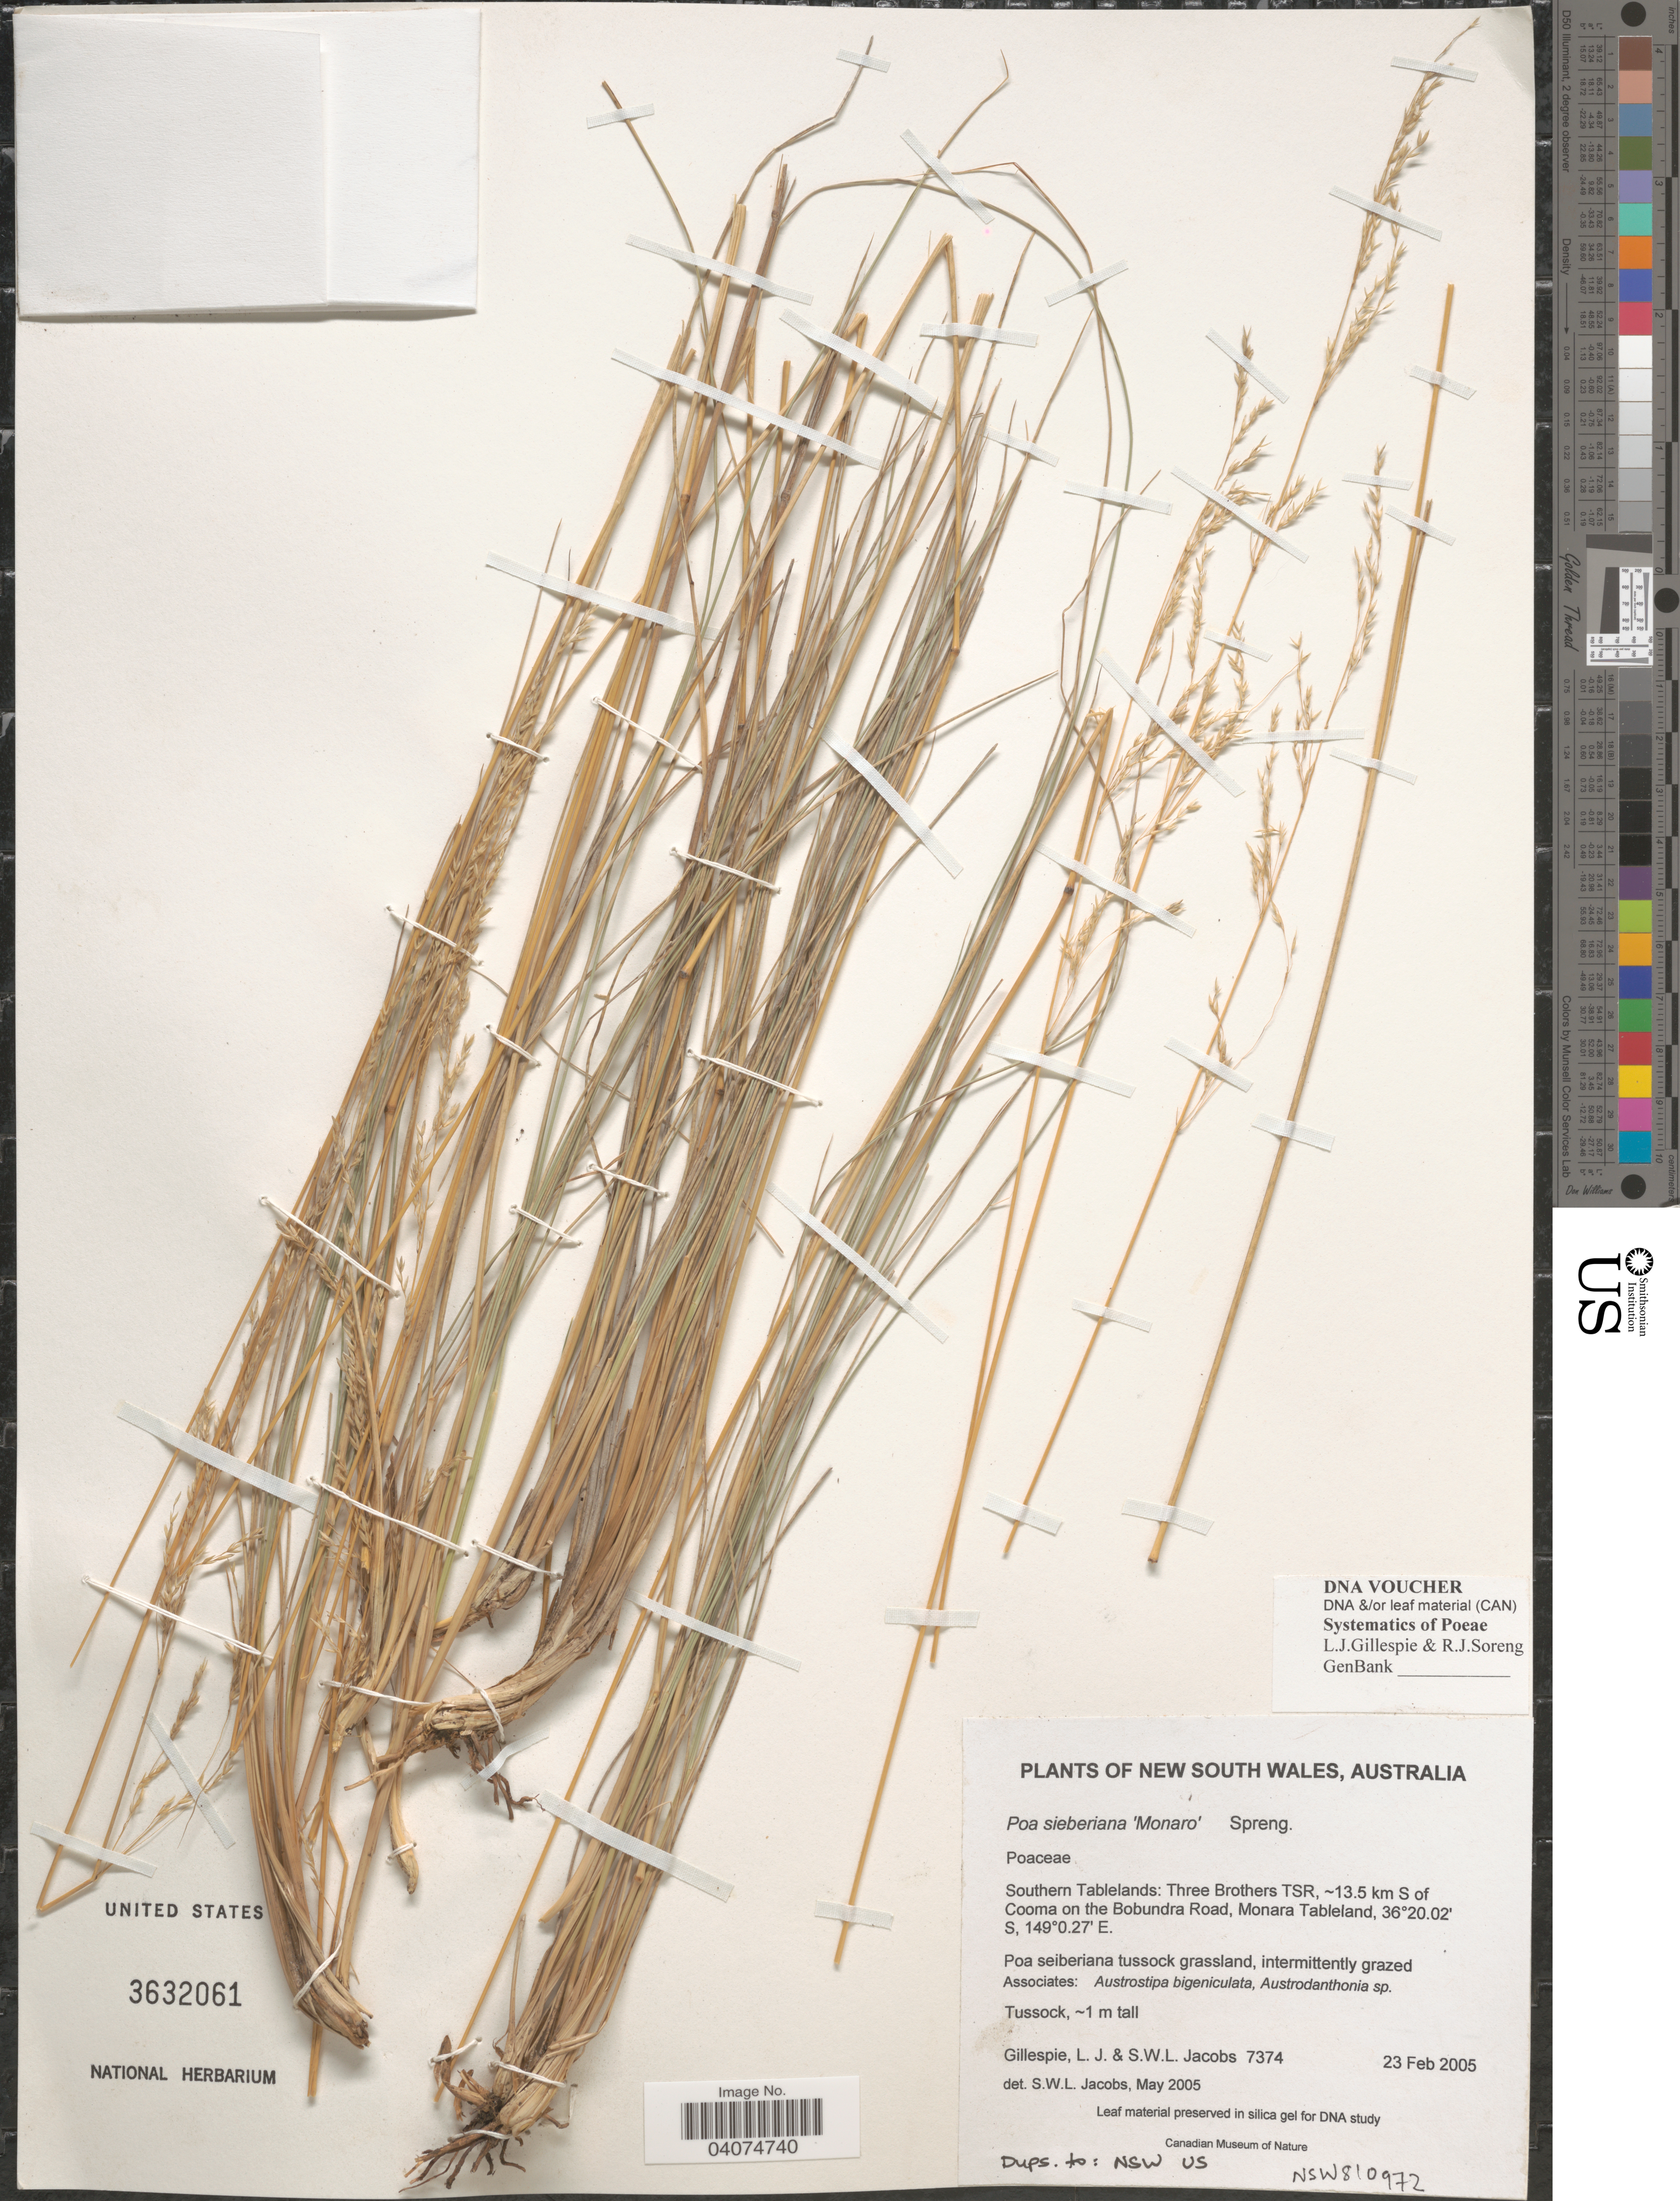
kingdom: Plantae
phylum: Tracheophyta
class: Liliopsida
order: Poales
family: Poaceae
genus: Poa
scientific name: Poa sieberiana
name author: Spreng.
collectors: L. Gillespie & S. W. L. Jacobs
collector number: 7374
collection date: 2005-02-23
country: Australia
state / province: New South Wales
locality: Southern Tablelands: Three Brothers TSR, ~13.5 km S of Cooma on the Bobundra Road, Monara Tablelands.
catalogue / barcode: US 3632061